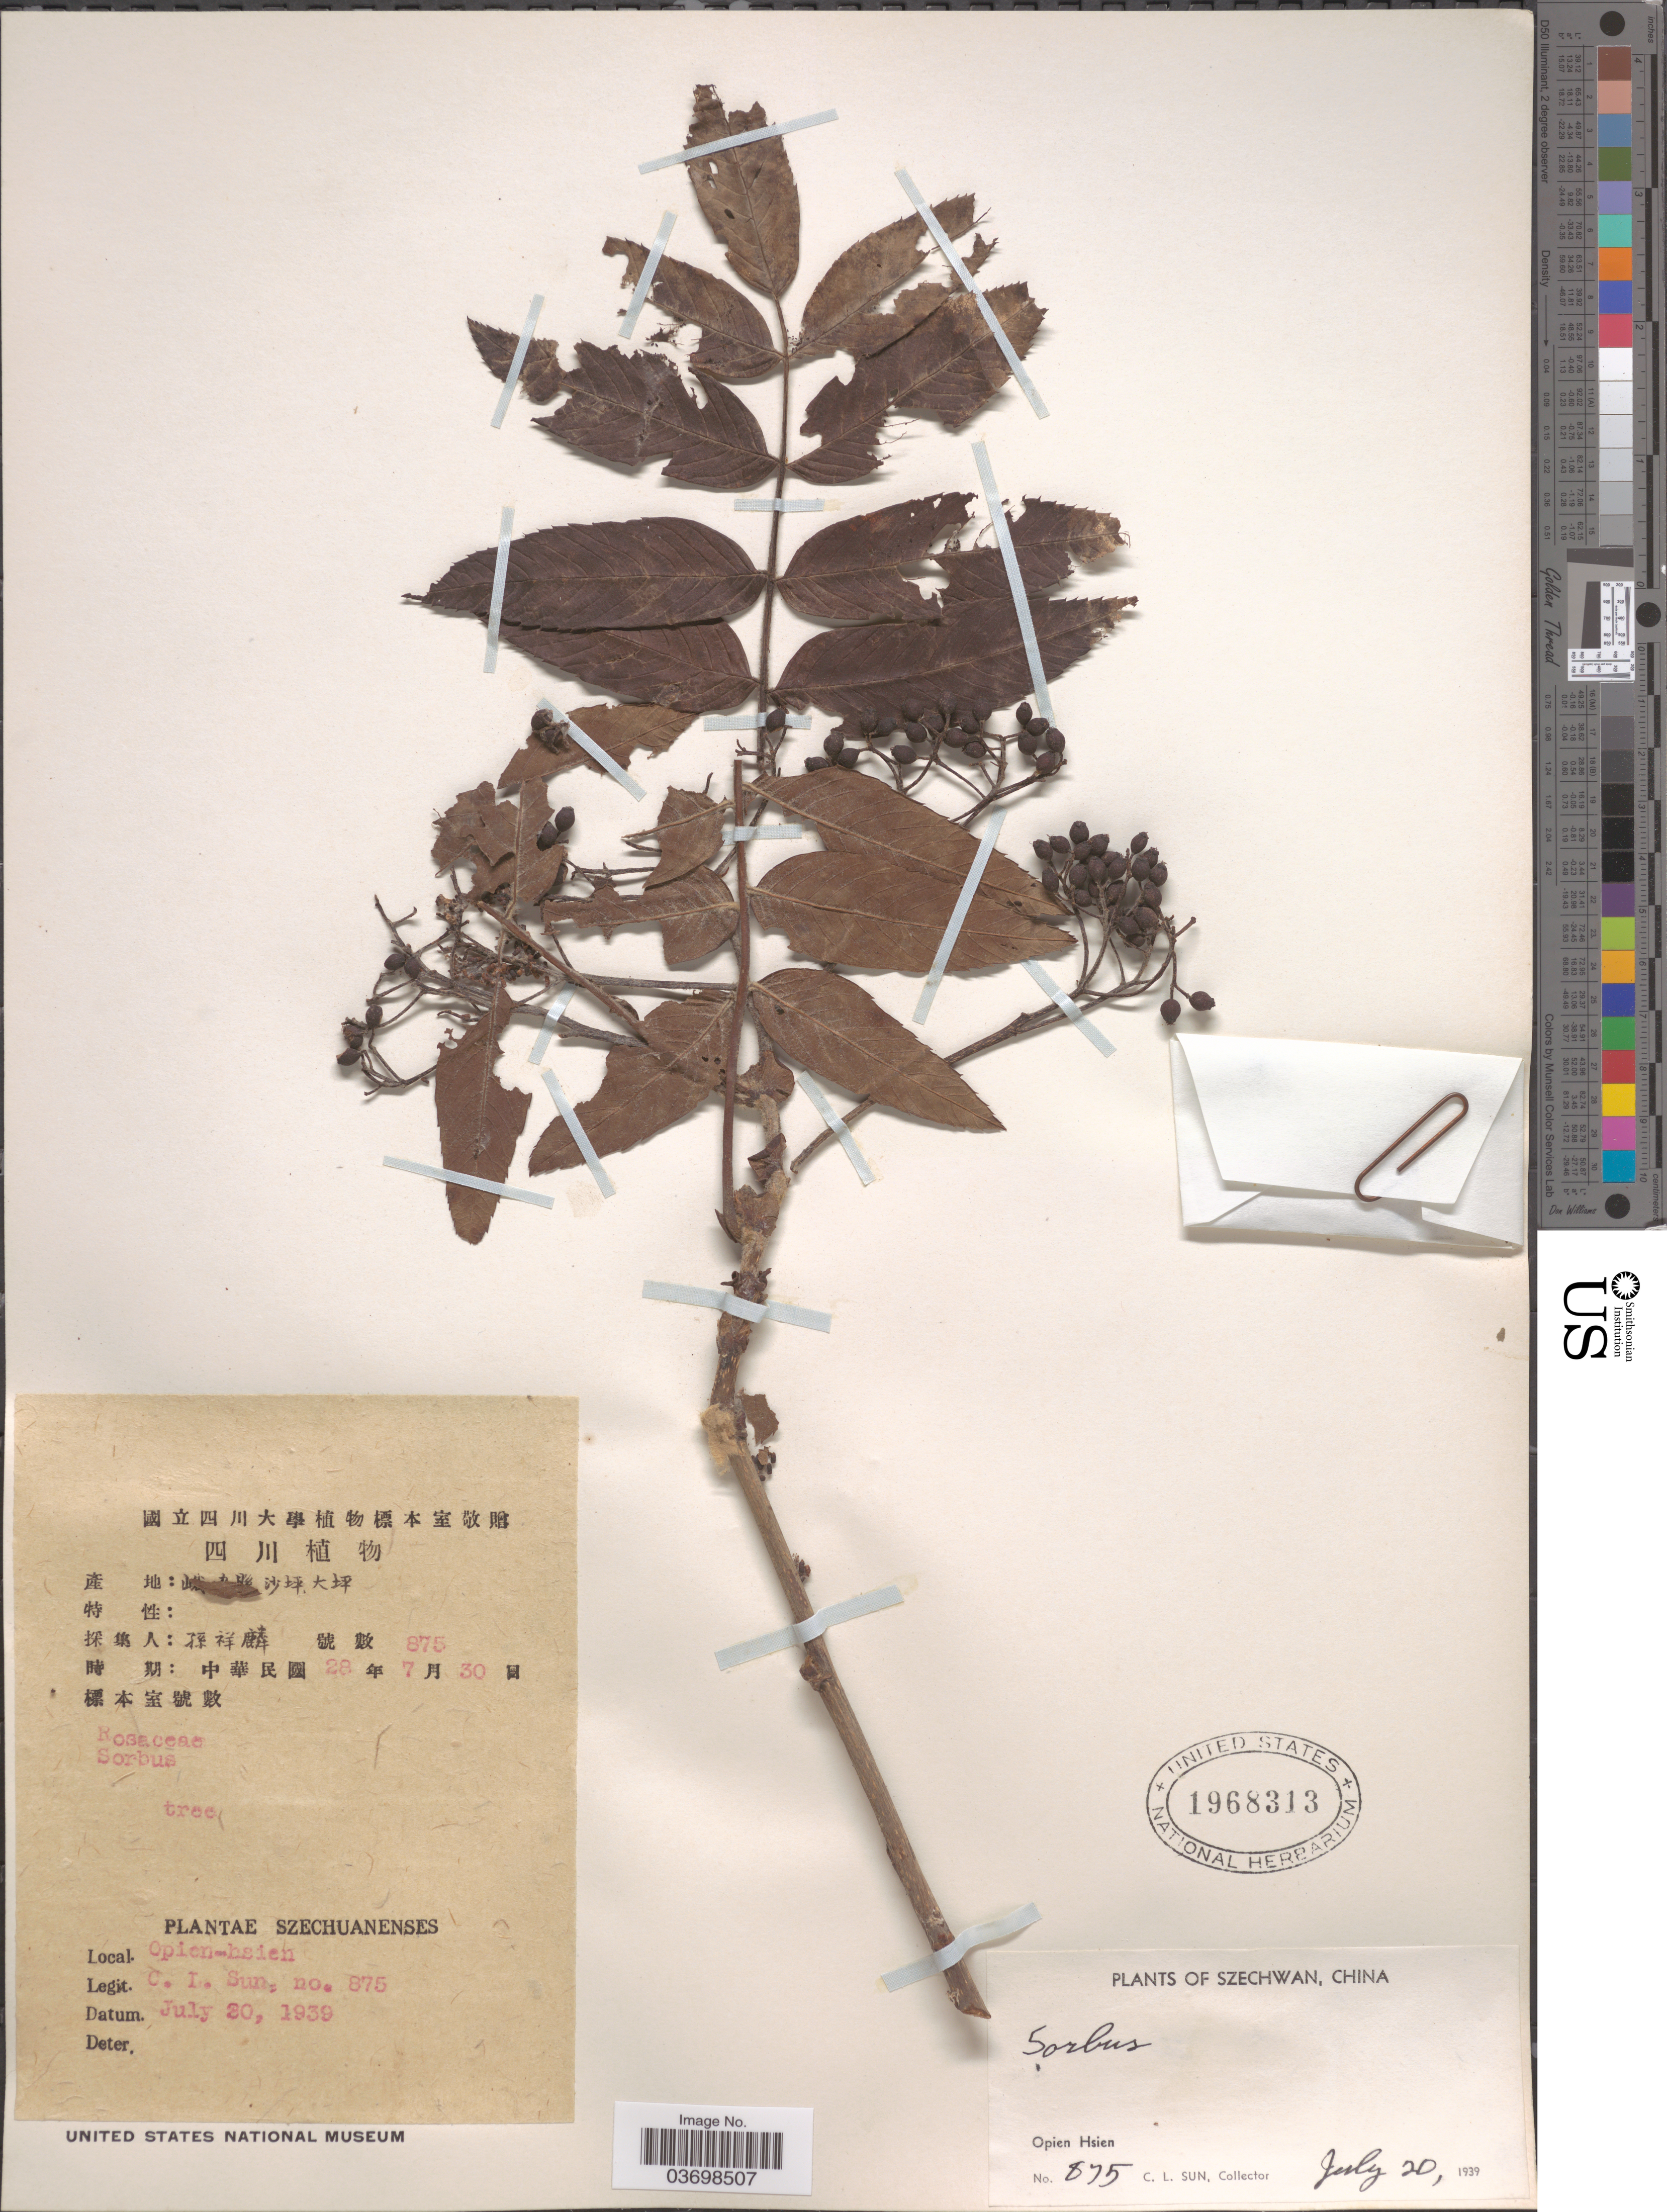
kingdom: Plantae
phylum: Tracheophyta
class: Magnoliopsida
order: Rosales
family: Rosaceae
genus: Sorbus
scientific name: Sorbus sp.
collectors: C. Sun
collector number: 875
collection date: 1939-07-20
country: China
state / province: Sichuan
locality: Szechwan. Opien Hsien.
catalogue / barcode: US 1968313